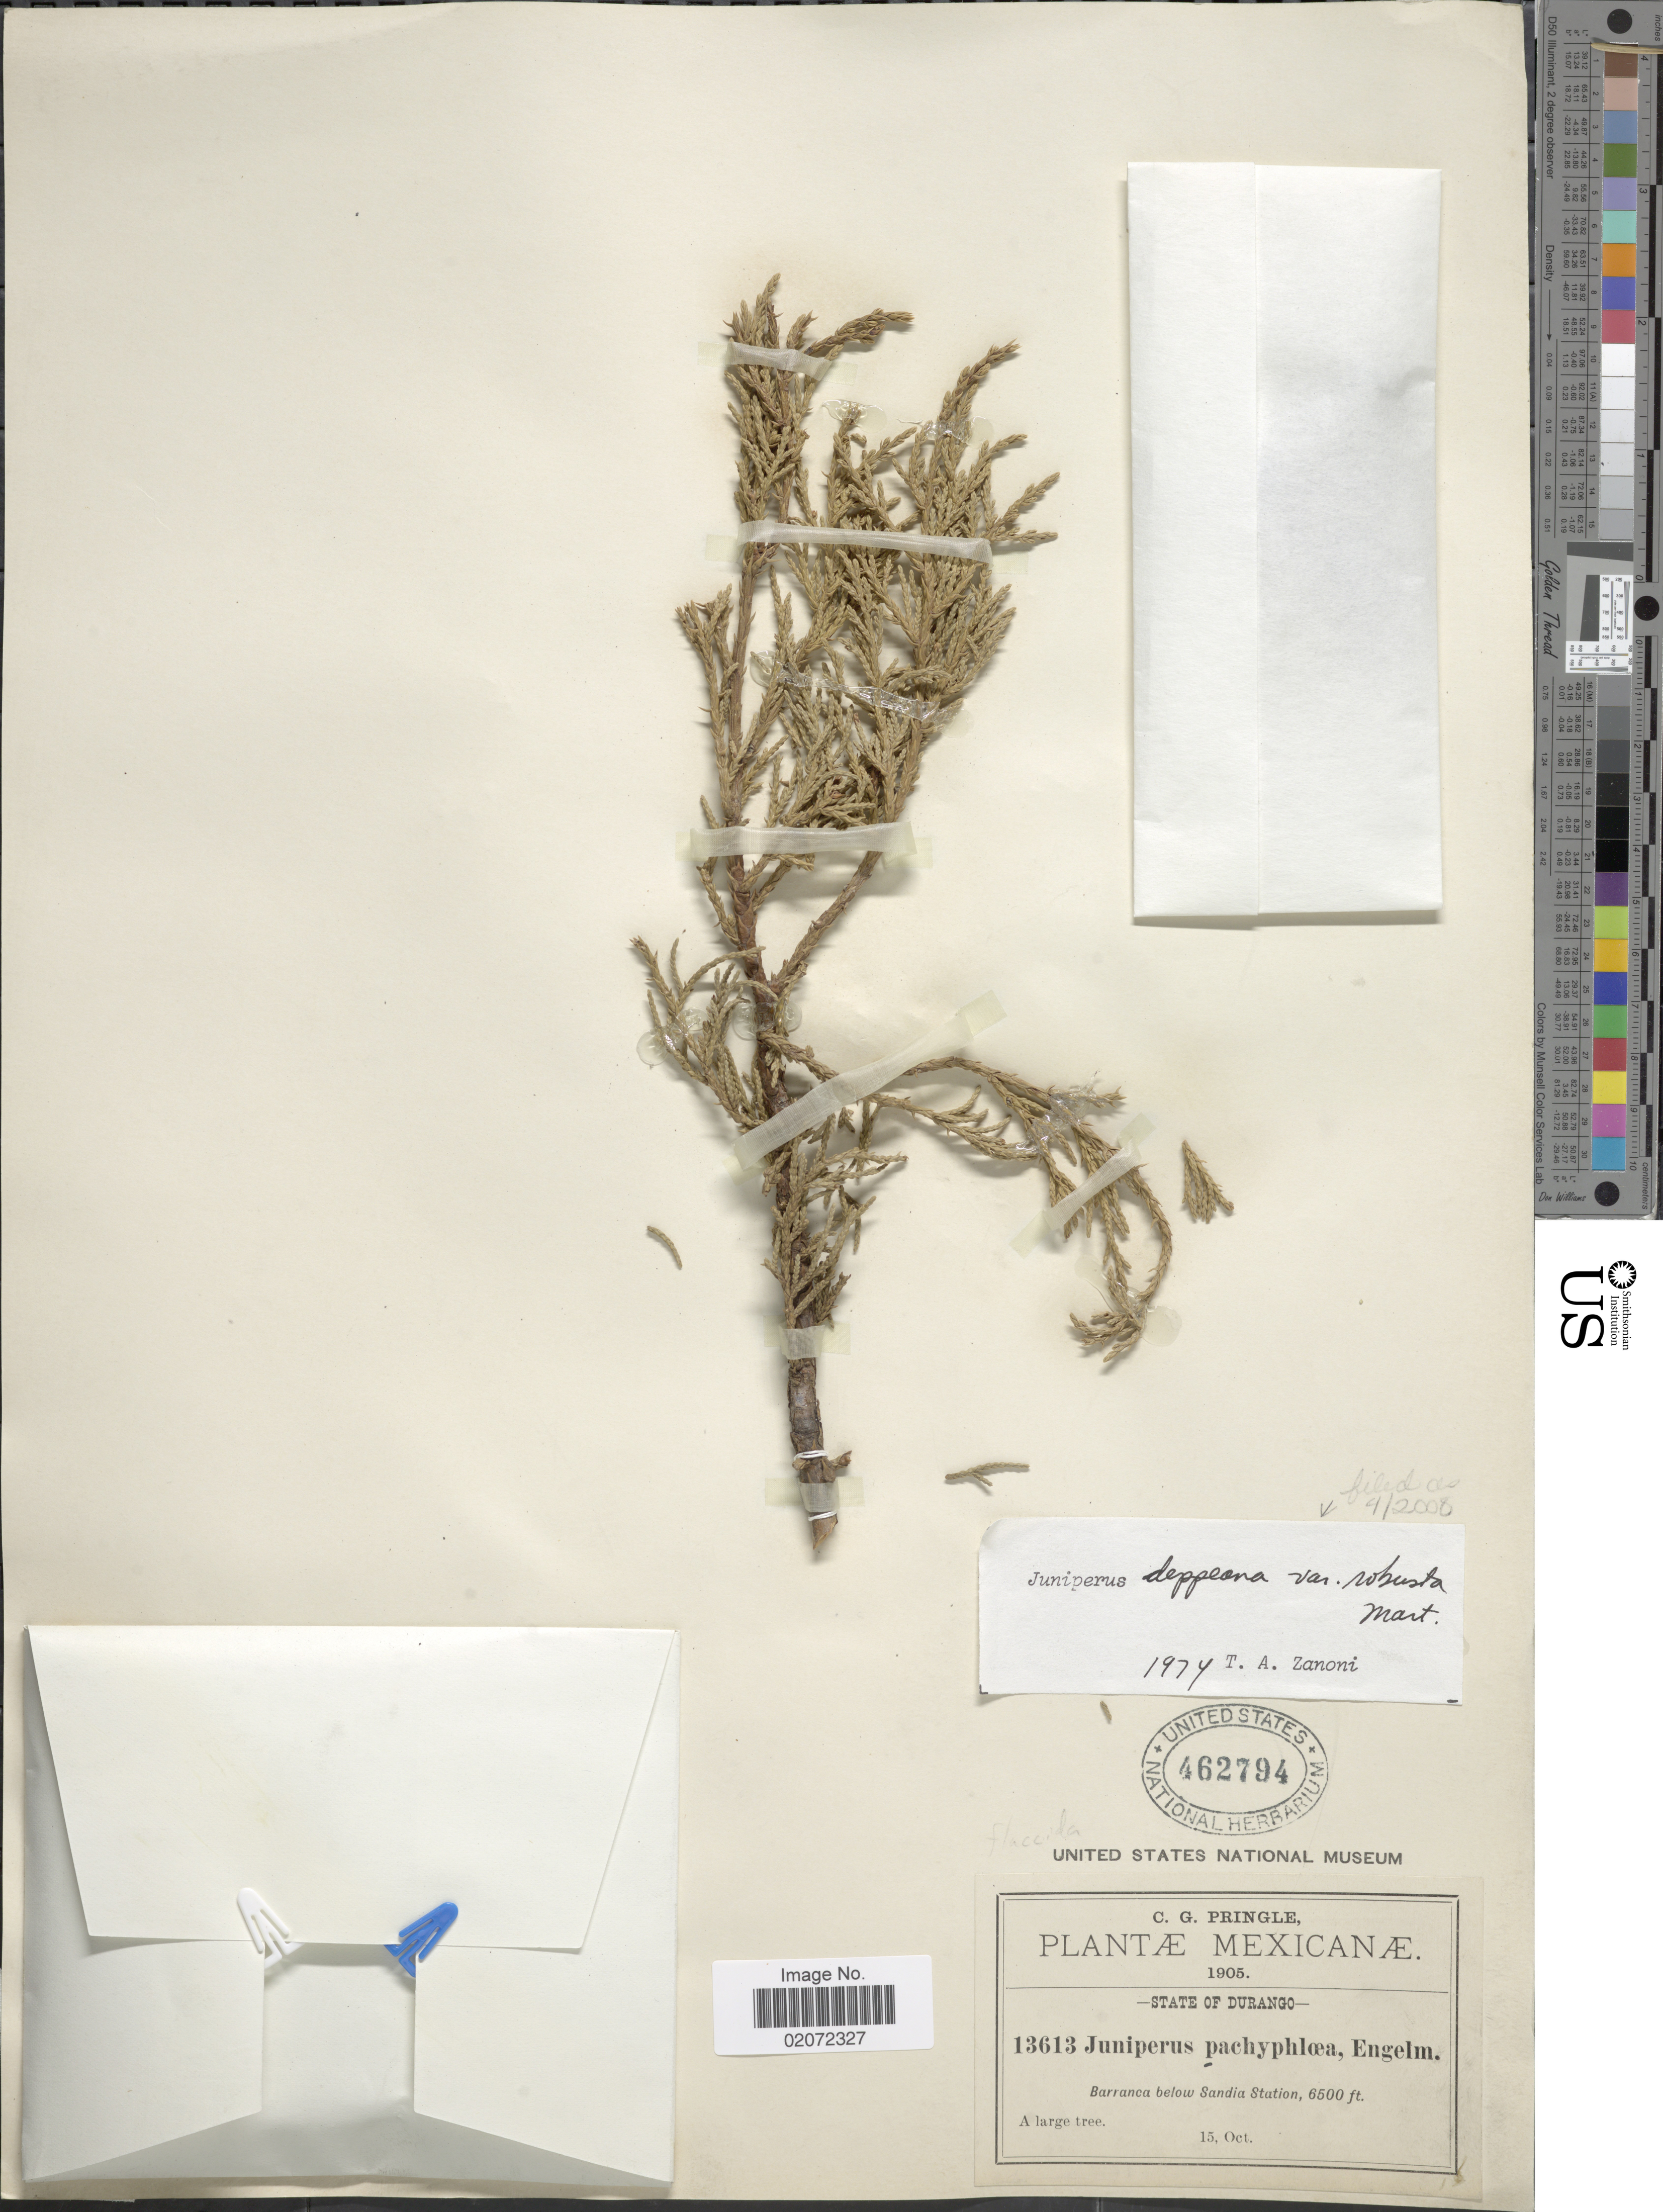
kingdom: Plantae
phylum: Tracheophyta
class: Pinopsida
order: Pinales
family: Cupressaceae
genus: Juniperus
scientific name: Juniperus deppeana var. robusta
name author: Martínez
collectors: C. G. Pringle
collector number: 13613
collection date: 1905-10-15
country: Mexico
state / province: Durango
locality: Below Sandia Station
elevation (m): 1981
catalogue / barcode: US 462794